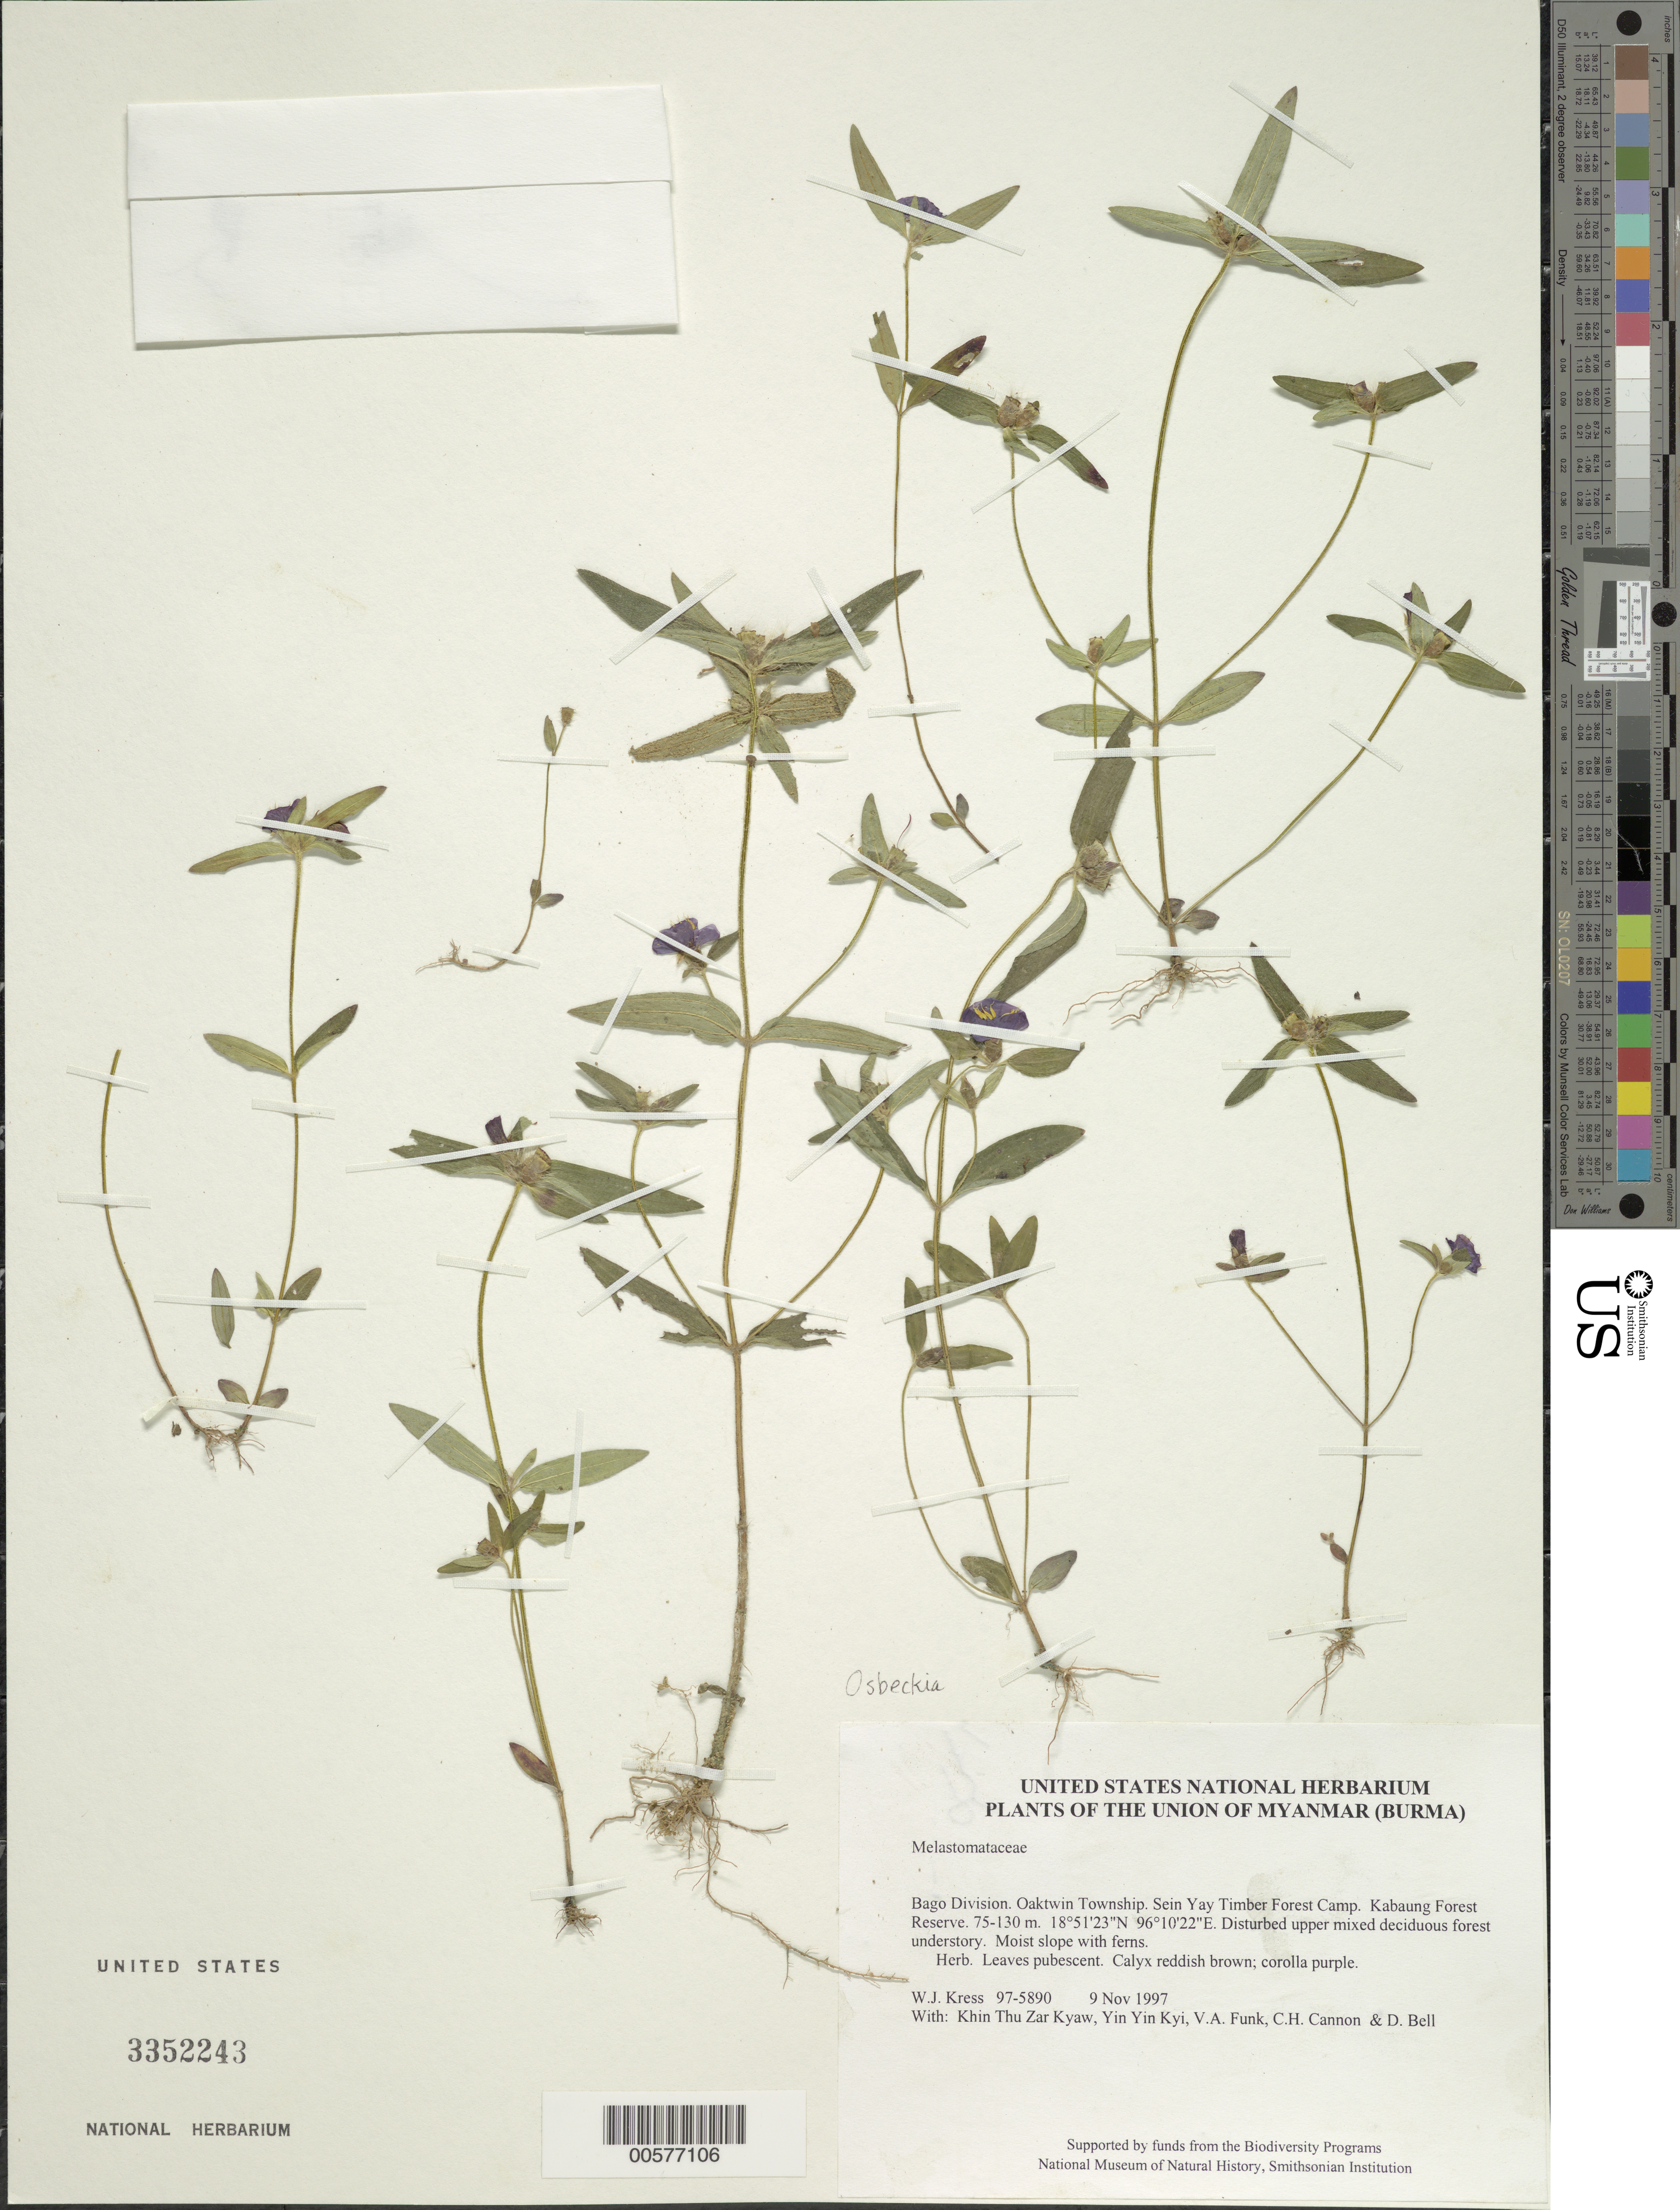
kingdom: Plantae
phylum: Tracheophyta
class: Magnoliopsida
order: Myrtales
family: Melastomataceae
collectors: W. J. Kress, Khin Thu Zar Kyaw, Yin Yin Kyi, V. Funk, C. H. Cannon & D. A. Bell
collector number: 97-5890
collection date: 1997-11-09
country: Myanmar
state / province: Bago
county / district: Oaktwin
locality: Sein Yay Timber Forest Camp. Kabaung Forest Reserve.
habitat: Disturbed upper mixed deciduous forest understory. Moist slope with ferns.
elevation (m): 75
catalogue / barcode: US 3352243